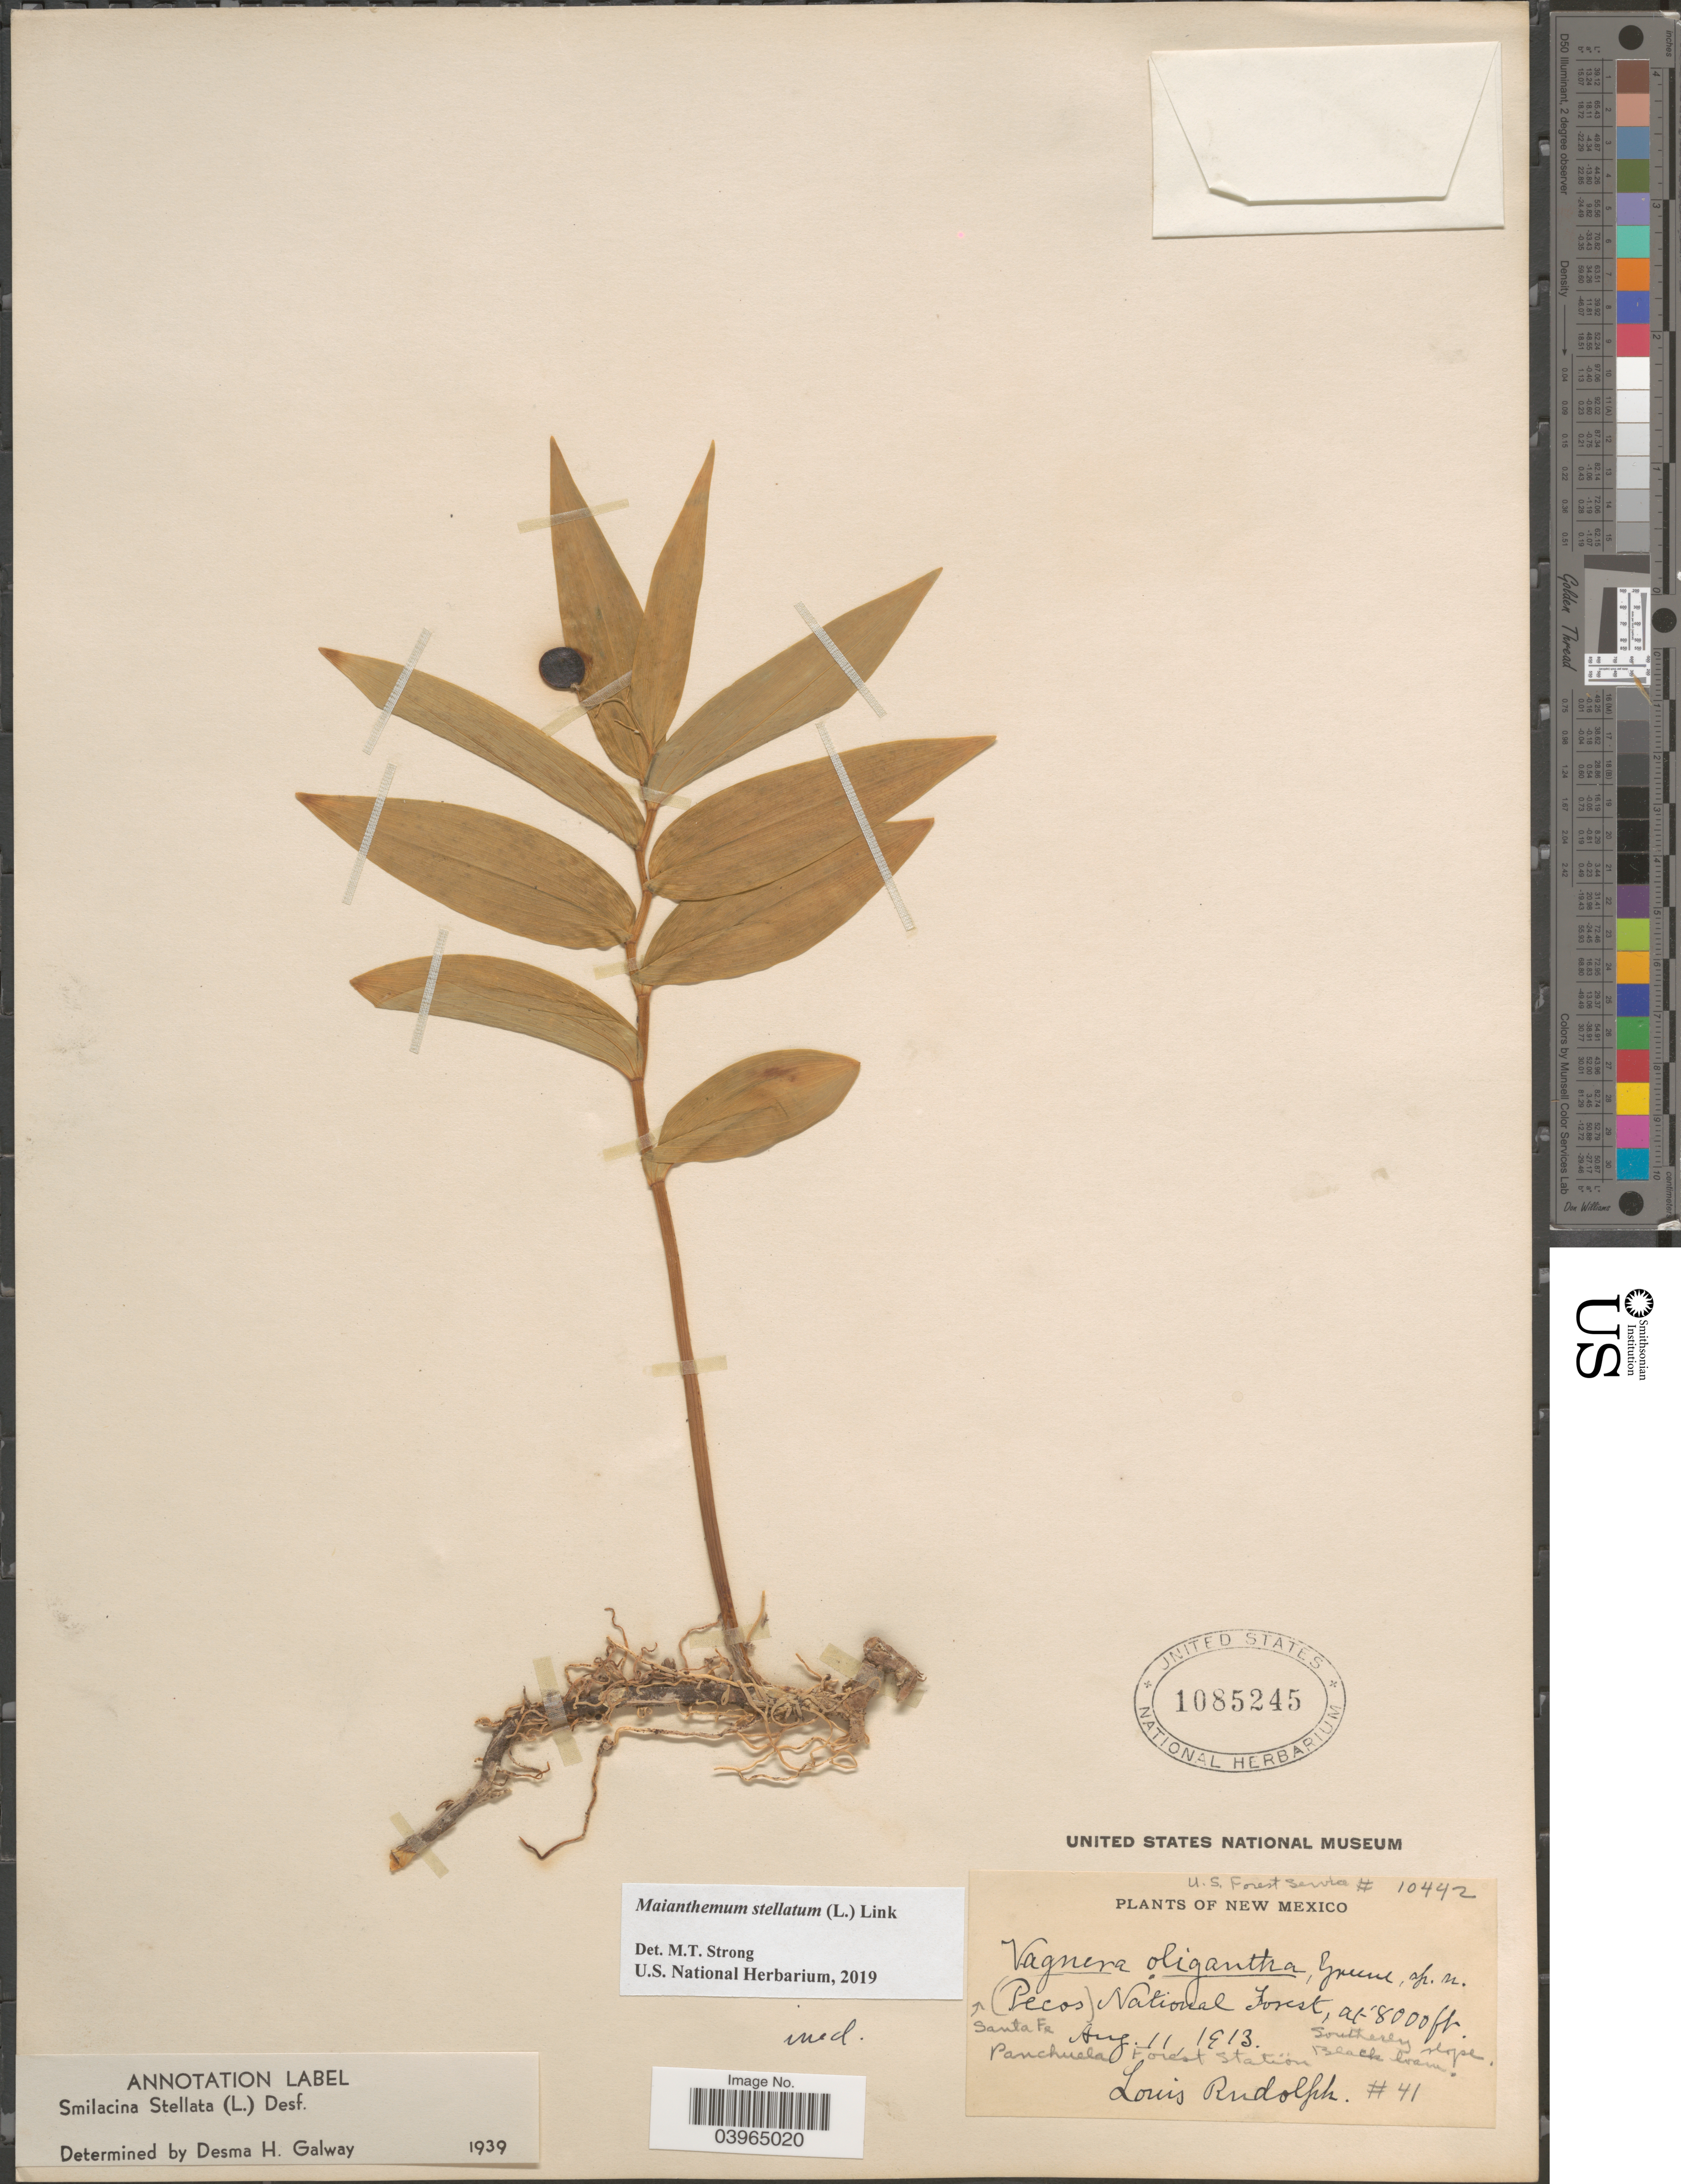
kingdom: Plantae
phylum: Tracheophyta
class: Liliopsida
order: Asparagales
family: Asparagaceae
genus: Maianthemum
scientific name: Maianthemum stellatum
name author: (L.) Link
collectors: L. Rudolph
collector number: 41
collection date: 1913-08-11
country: United States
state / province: New Mexico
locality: Santa Fe National Forest. Panchuela Forest Station. Southerey slope. Black loam.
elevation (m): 2438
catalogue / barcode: US 1085245